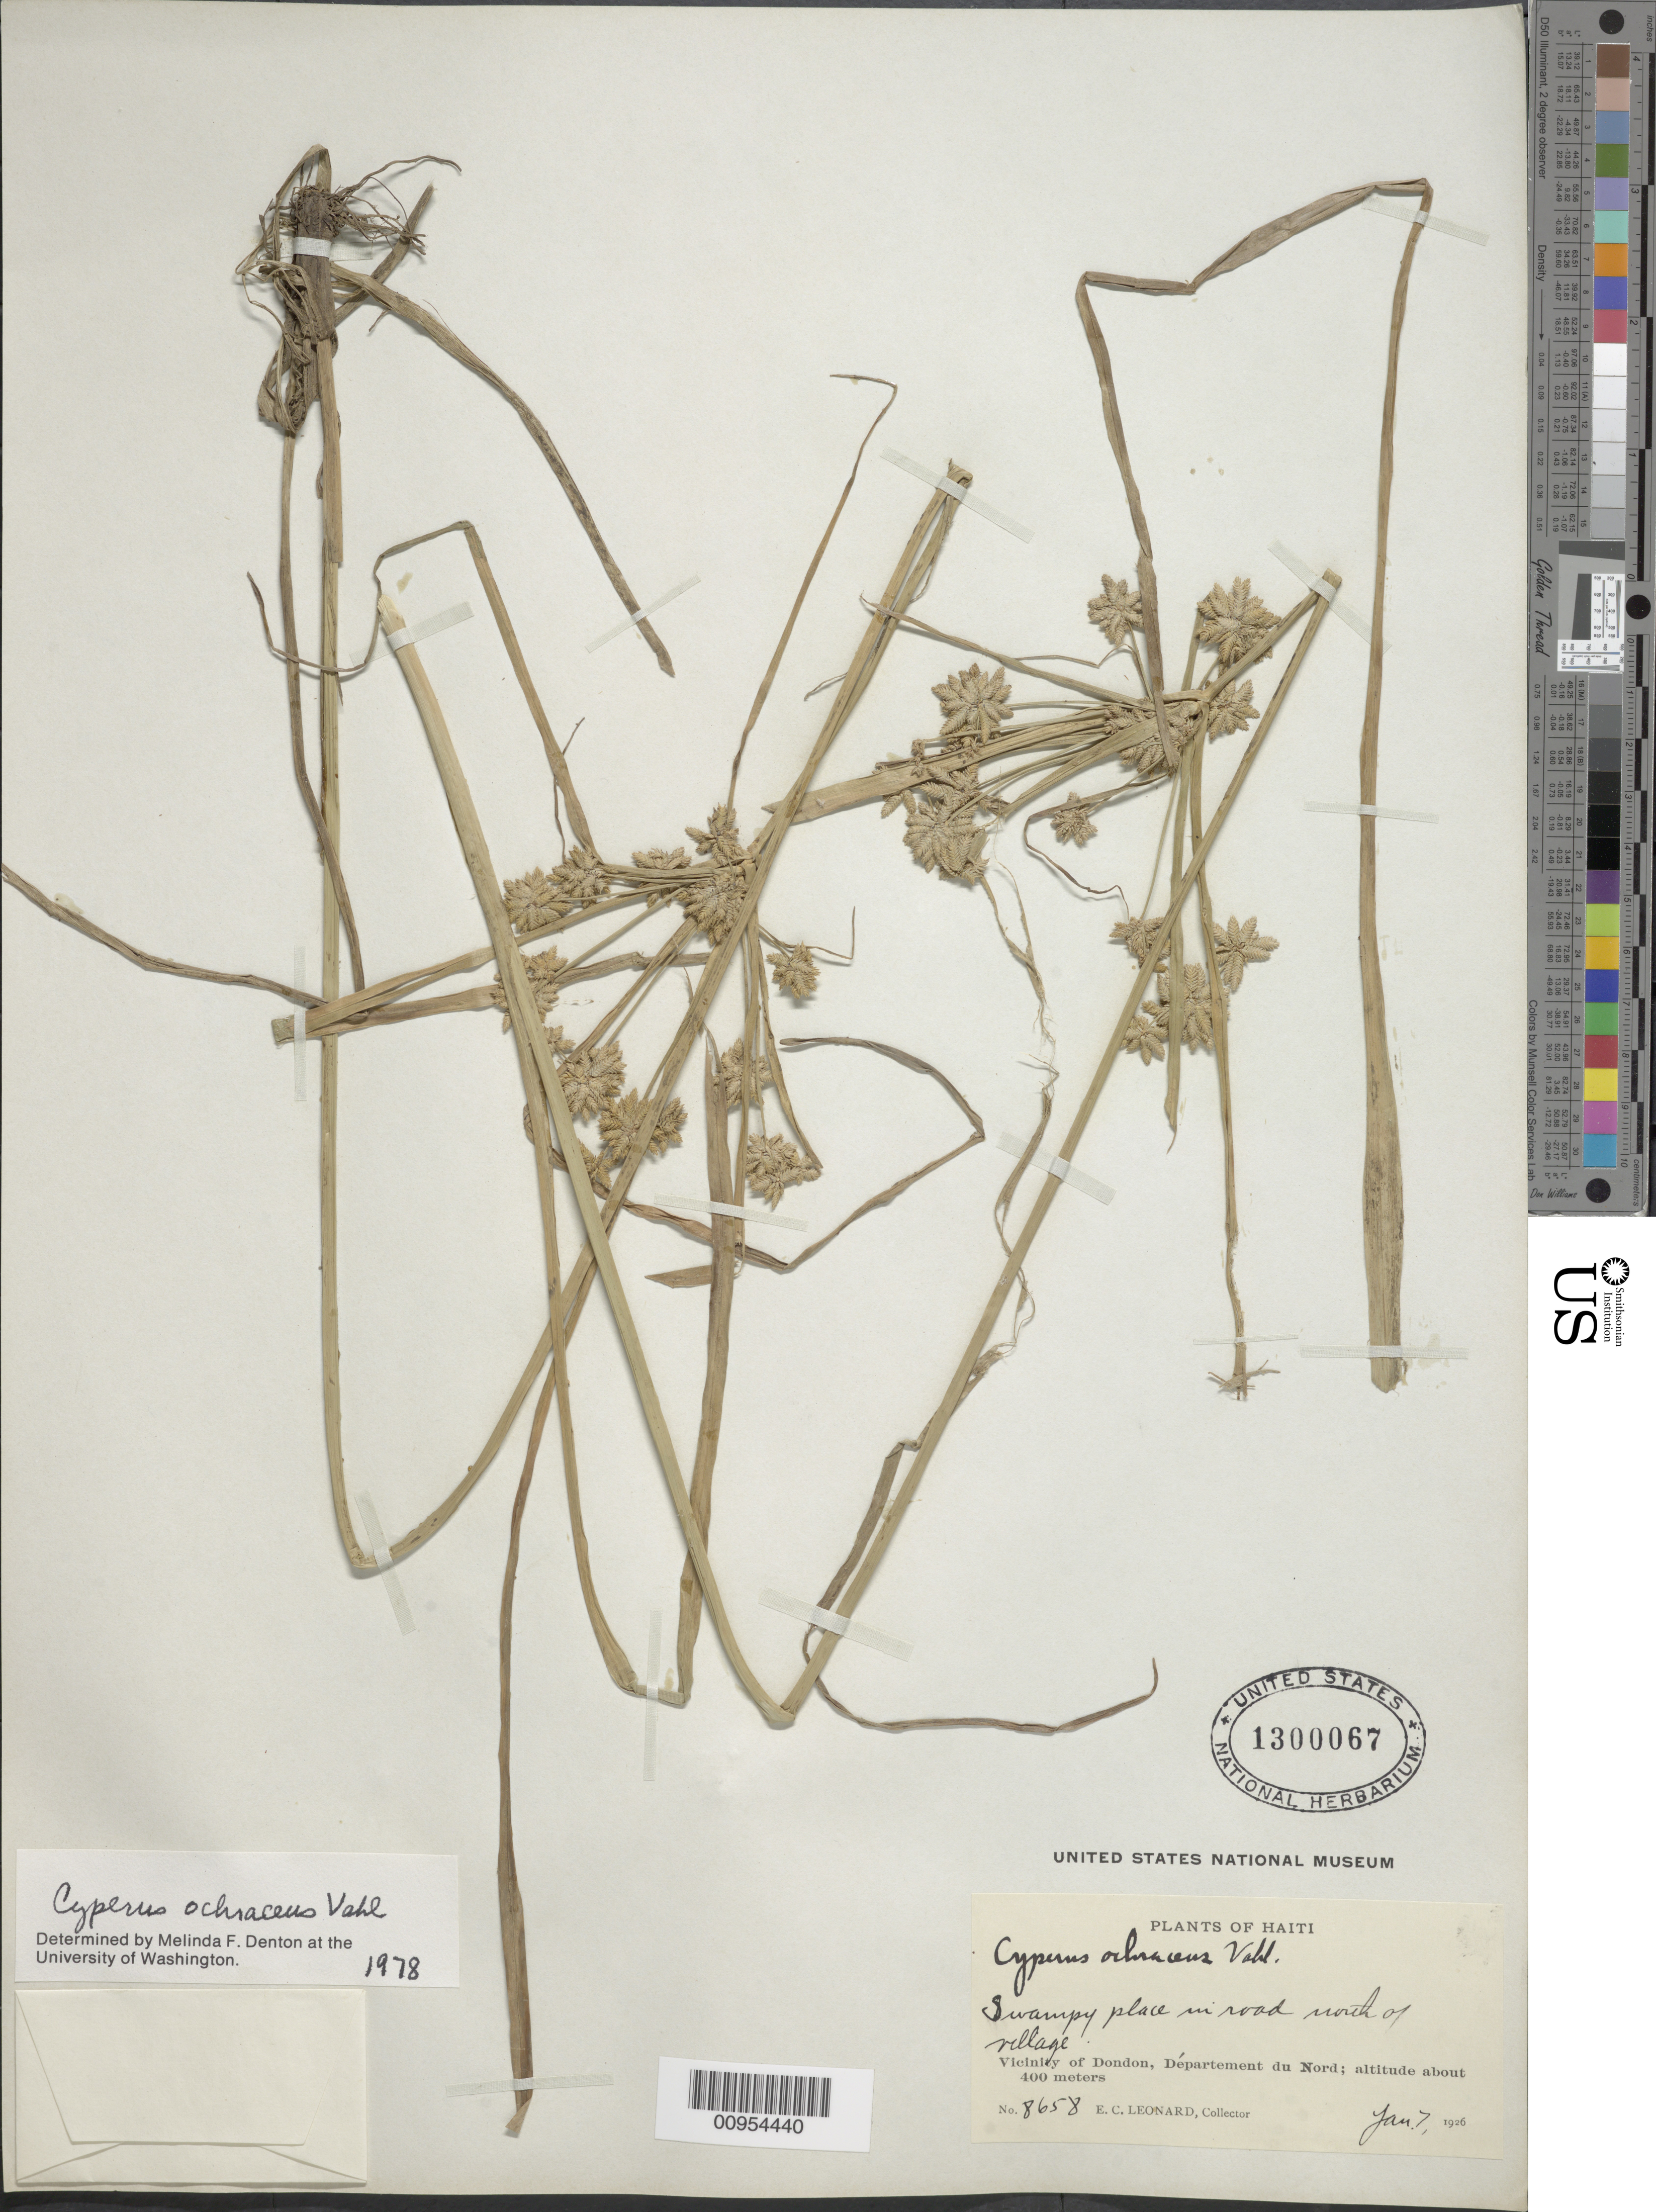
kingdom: Plantae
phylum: Tracheophyta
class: Liliopsida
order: Poales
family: Cyperaceae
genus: Cyperus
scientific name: Cyperus ochraceus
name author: Vahl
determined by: Denton, M. F.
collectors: E. C. Leonard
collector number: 8658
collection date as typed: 07 Jan 1926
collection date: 1926-01-07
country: Haiti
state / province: Nord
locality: Vicinity of Dondon, swampy place in road N of village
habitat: Swampy place in road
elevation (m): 400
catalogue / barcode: US 1300067